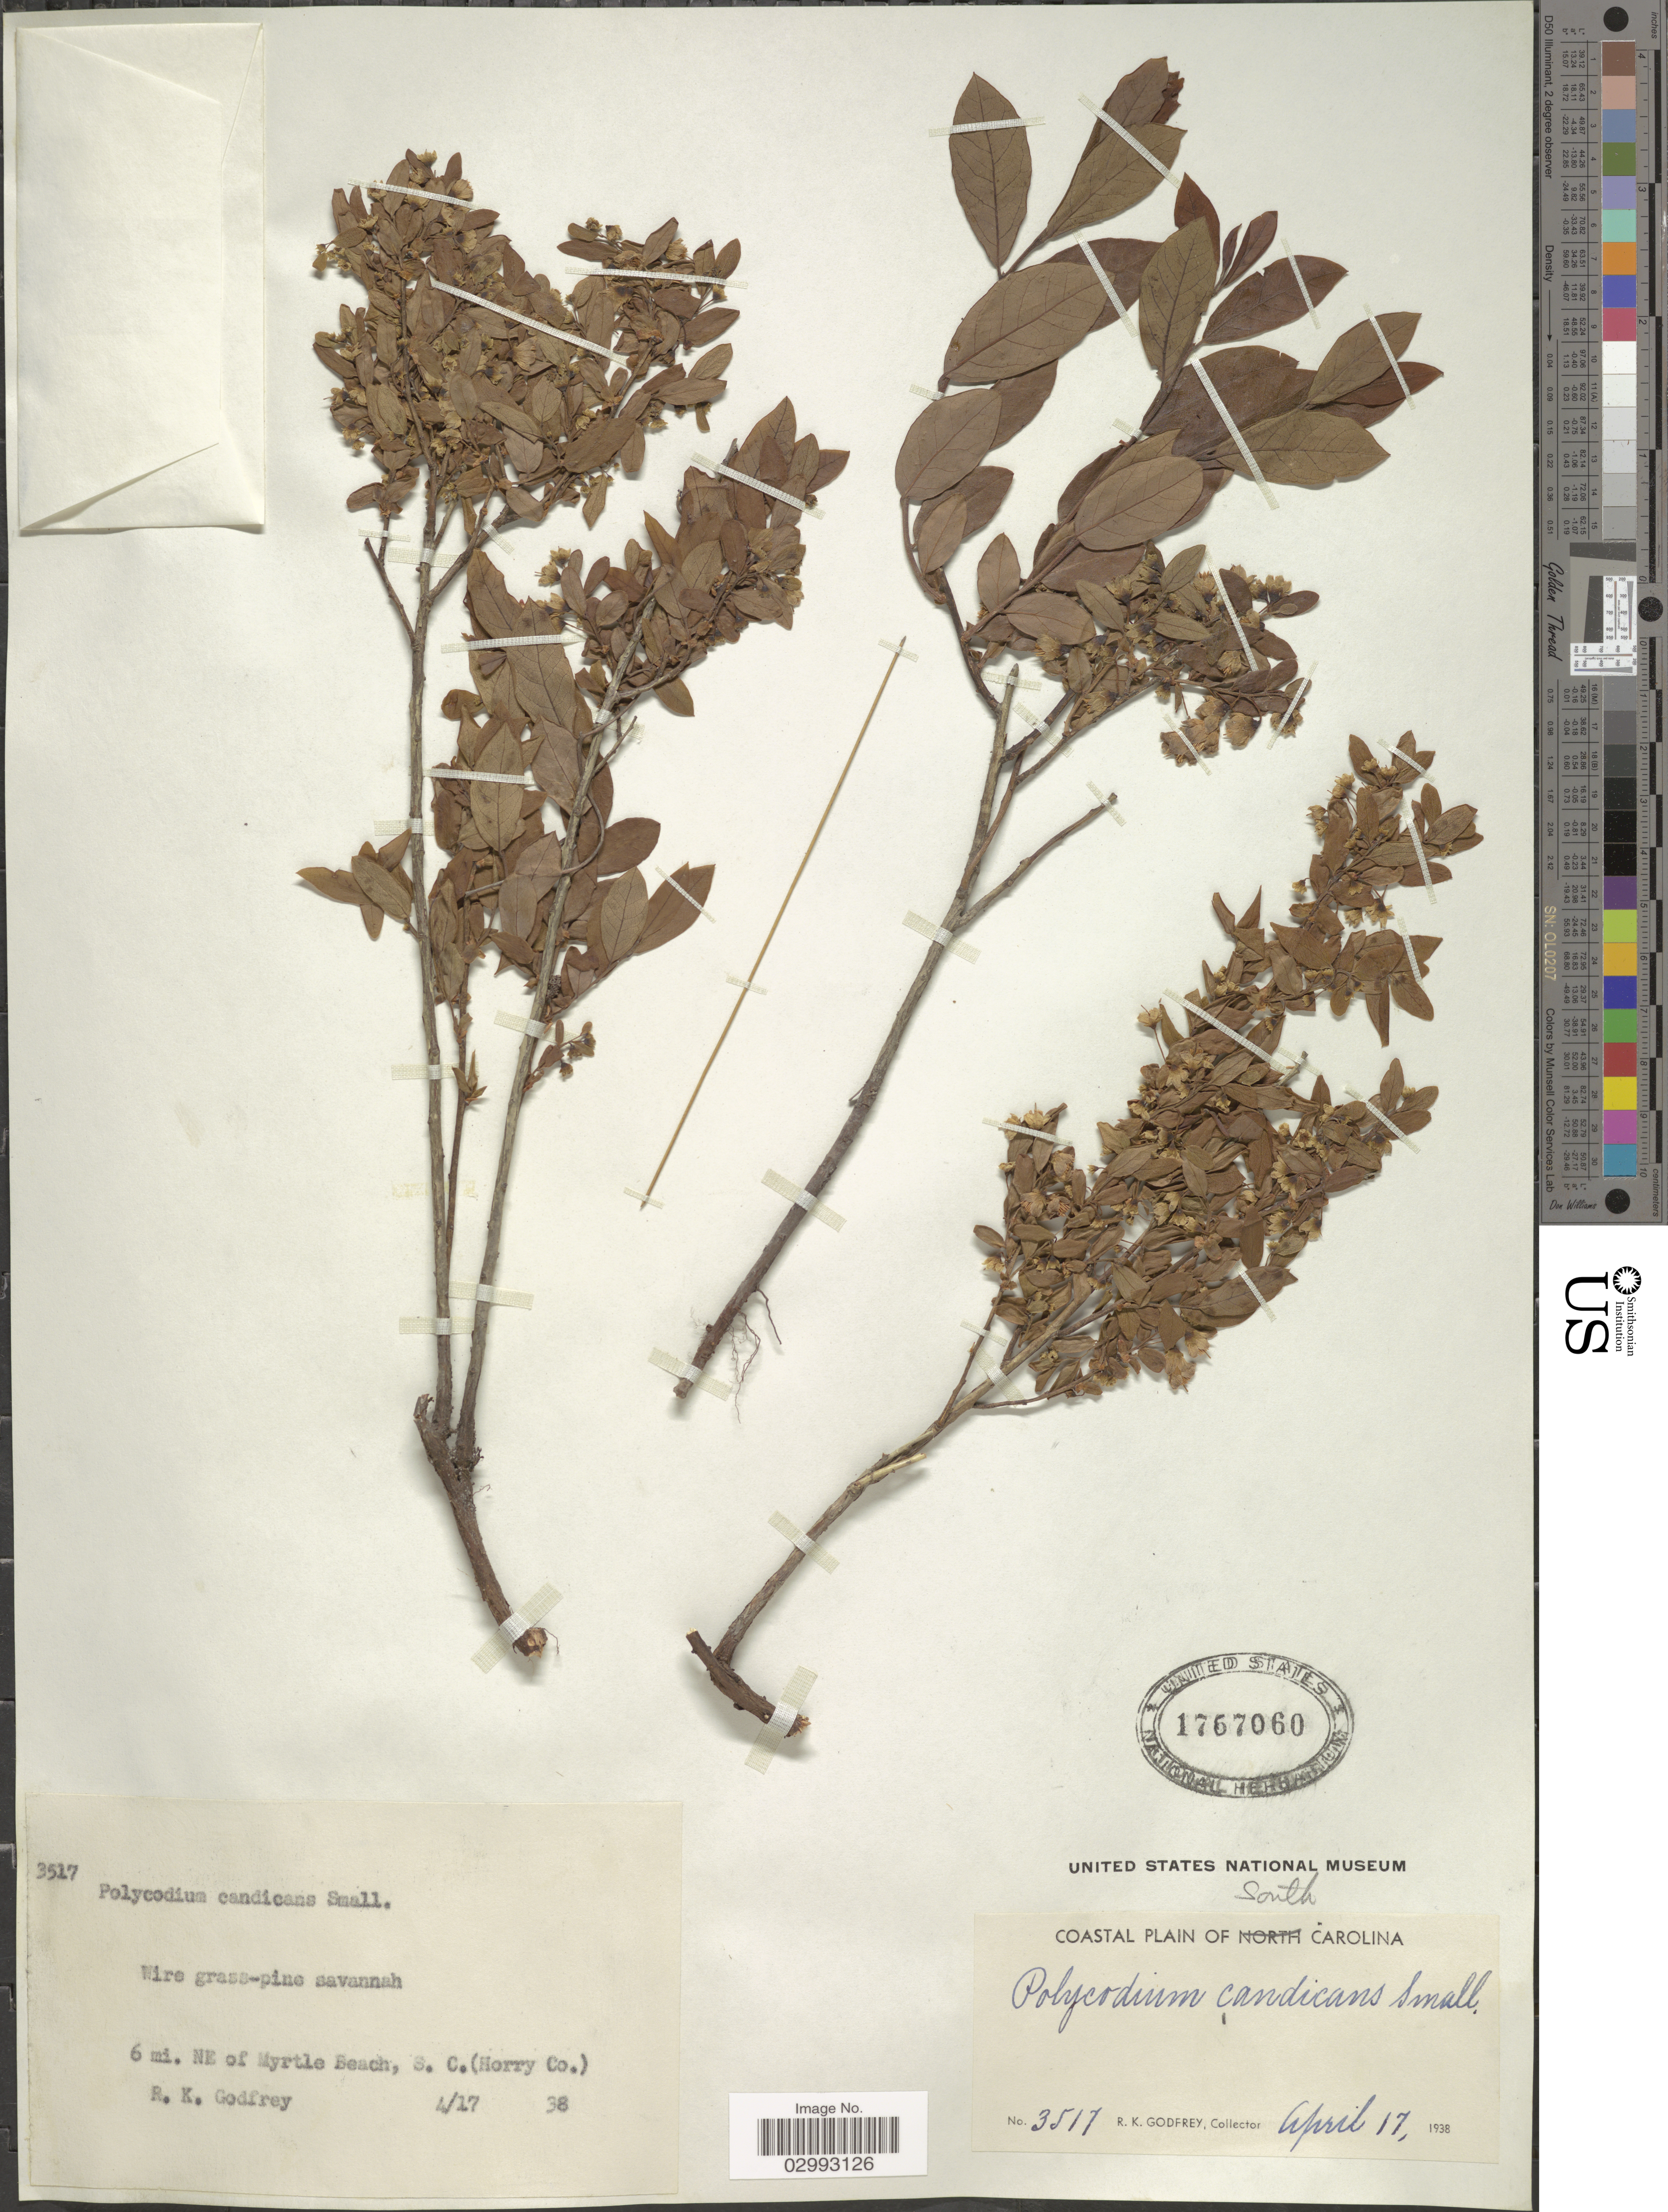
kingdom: Plantae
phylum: Tracheophyta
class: Magnoliopsida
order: Ericales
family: Ericaceae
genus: Polycodium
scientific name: Polycodium candicans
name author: (C. Mohr) Small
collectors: R. K. Godfrey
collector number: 3517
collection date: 1938-07-17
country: United States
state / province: South Carolina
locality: Coastal Plain of South Carolina. 6 mi. NE of Myrtle Beach, (Horry Co.).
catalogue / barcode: US 1767060